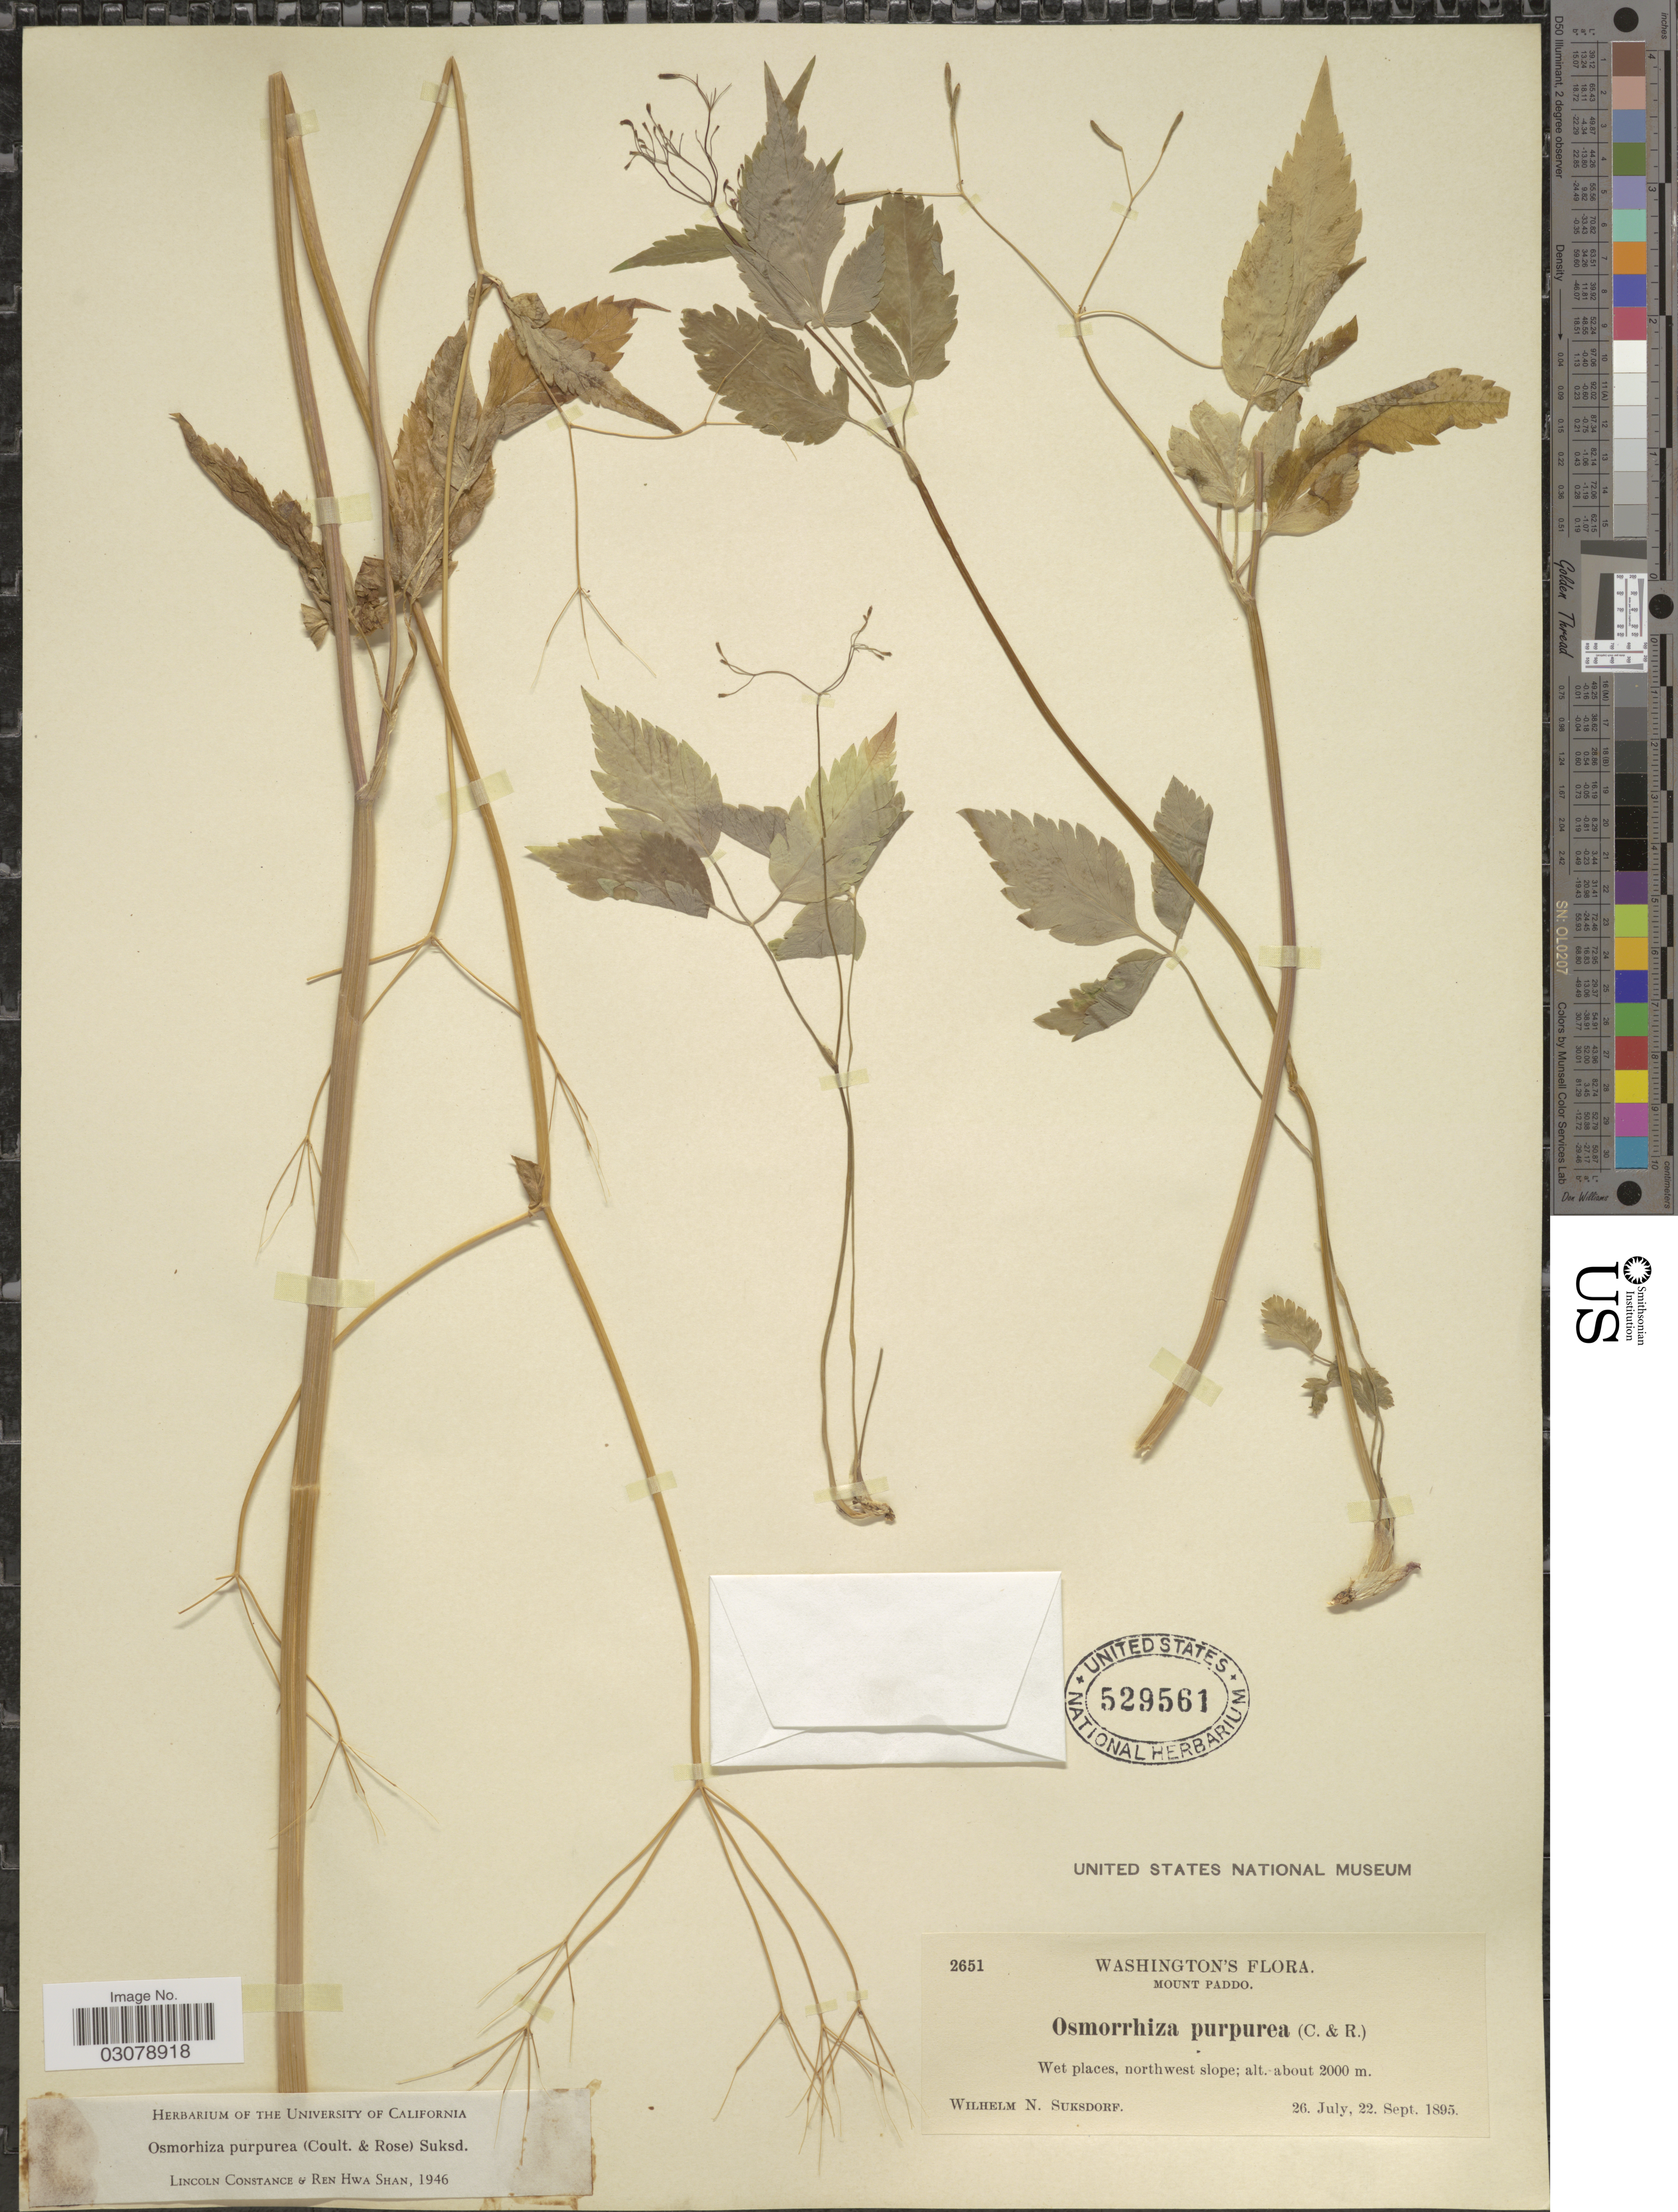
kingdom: Plantae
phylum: Tracheophyta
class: Magnoliopsida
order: Apiales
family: Apiaceae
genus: Osmorhiza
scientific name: Osmorhiza purpurea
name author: (J.M. Coult. & Rose) Suksd.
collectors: W. N. Suksdorf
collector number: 2651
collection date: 1895-07-26/1895-09-22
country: United States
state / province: Washington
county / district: Skamania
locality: Mount Paddo, Wet places, northwest slope.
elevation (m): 2000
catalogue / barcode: US 529561